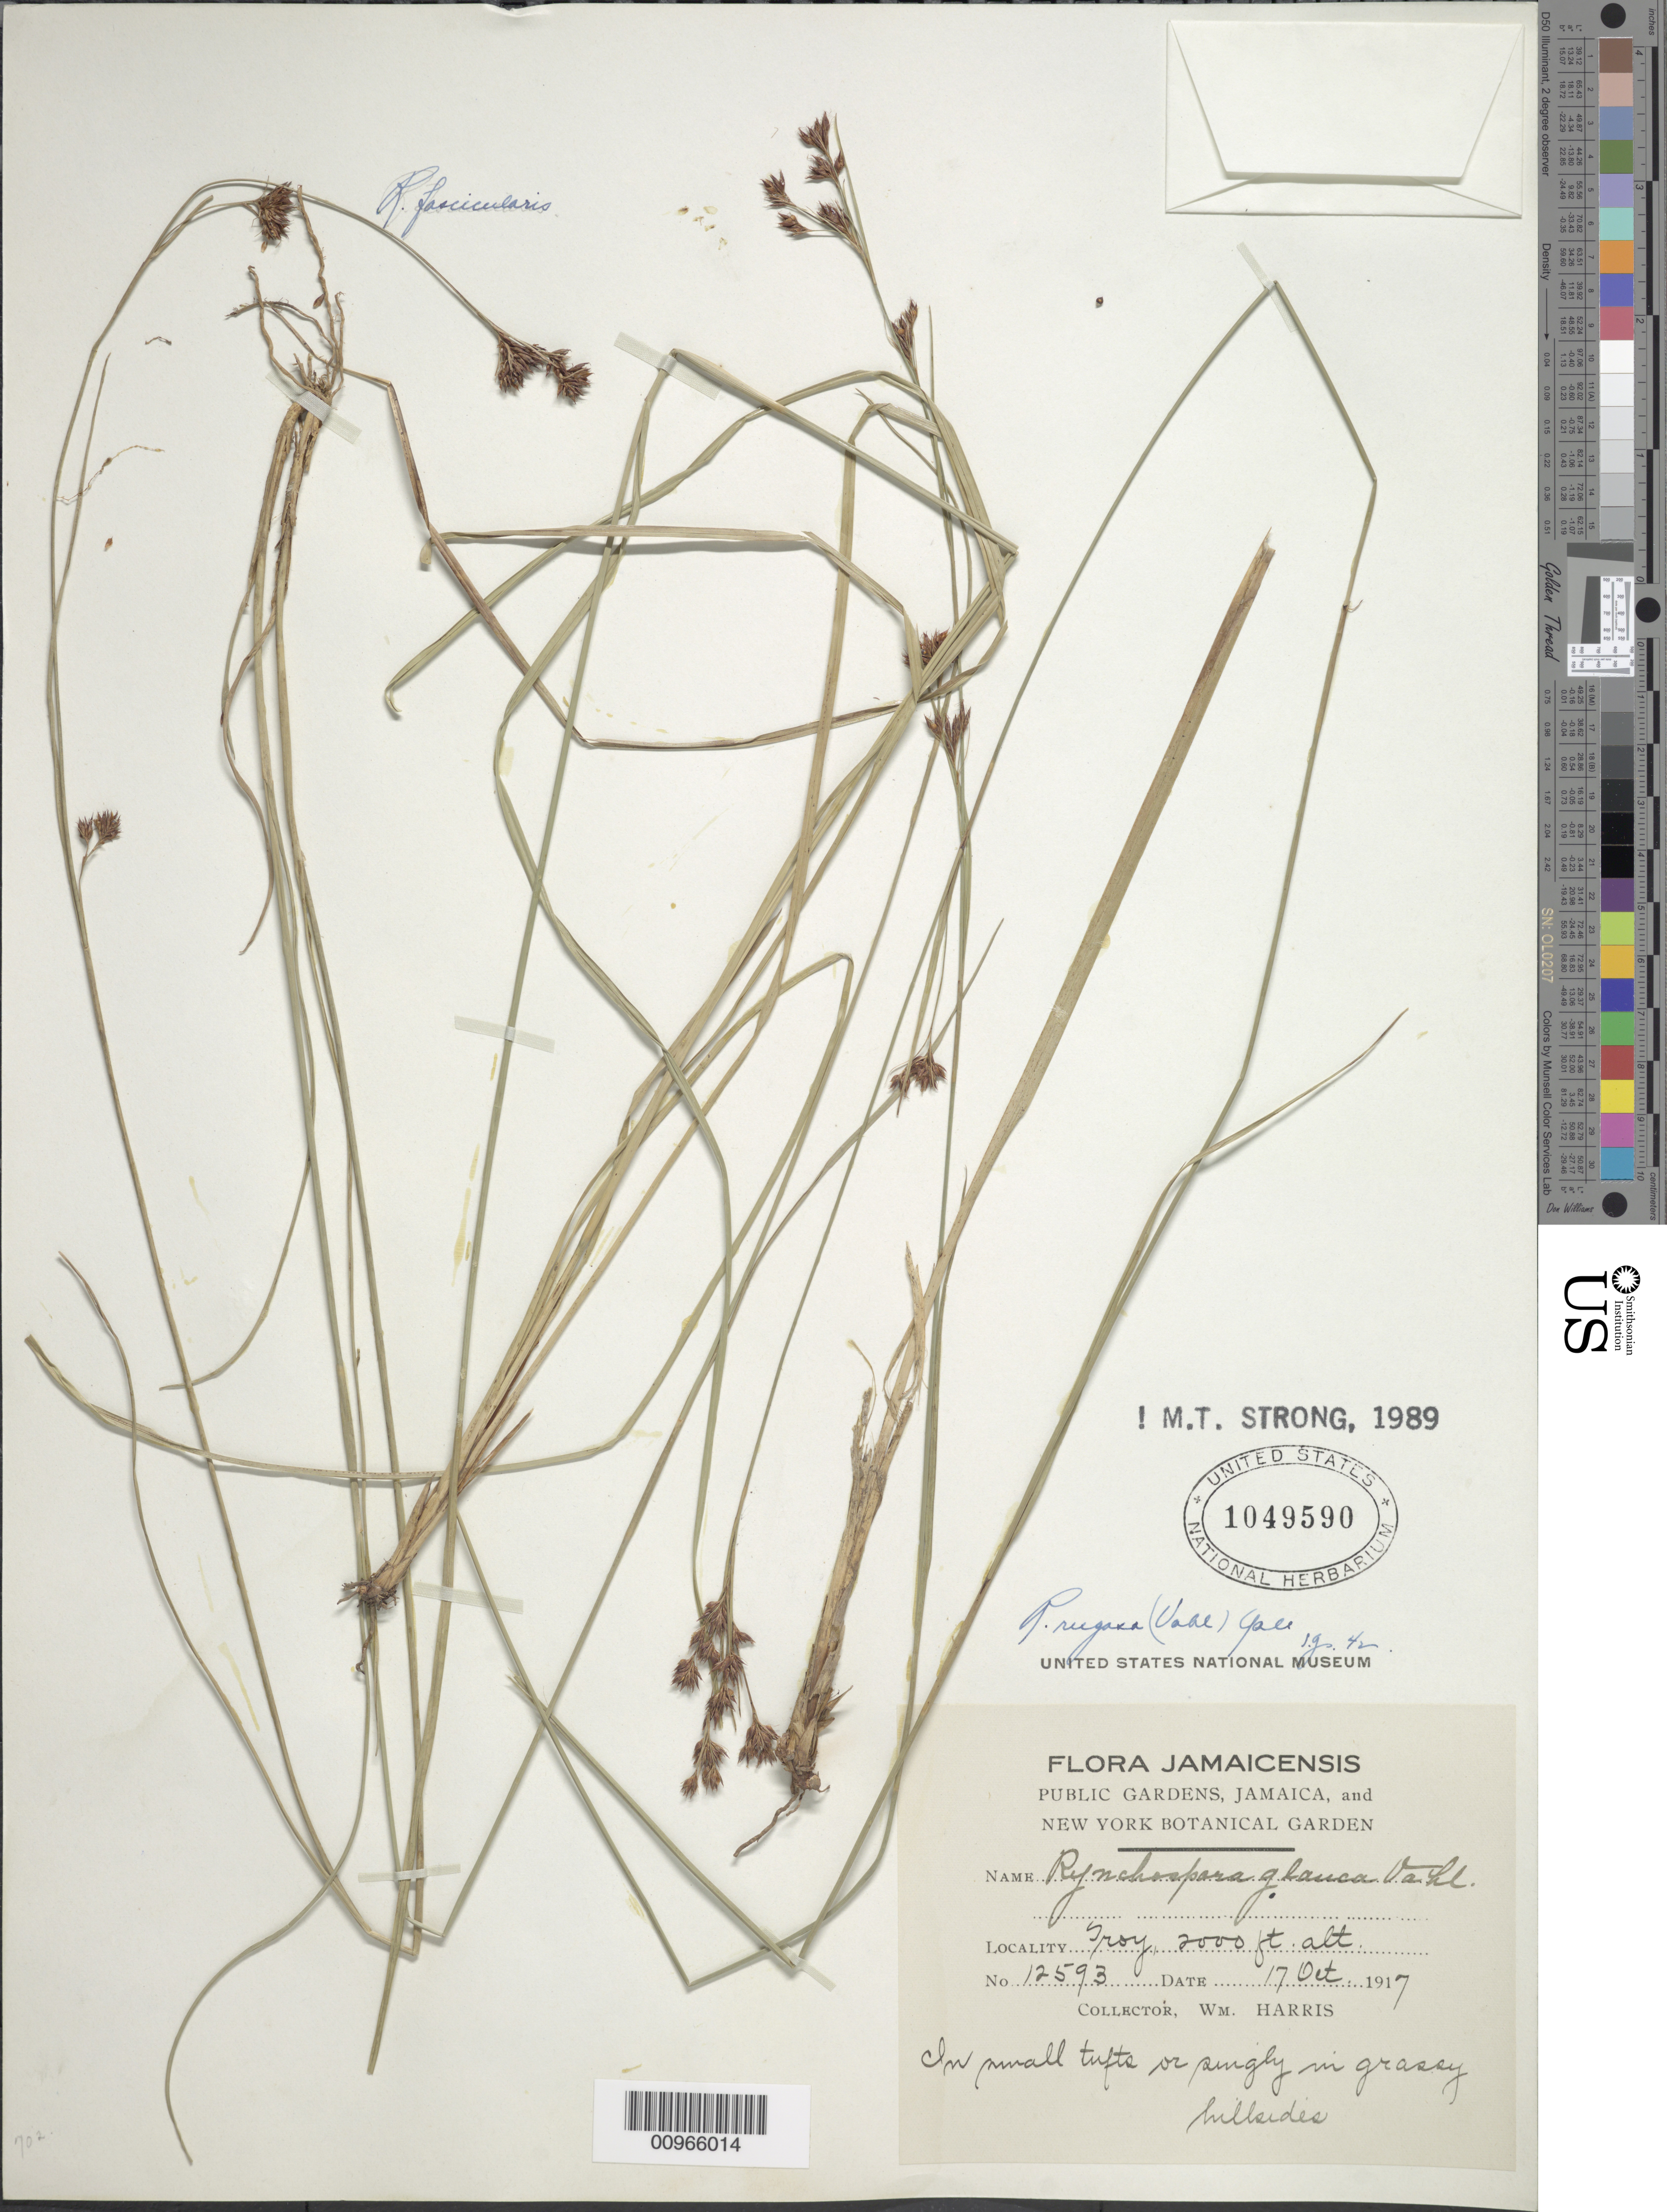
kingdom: Plantae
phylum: Tracheophyta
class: Liliopsida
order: Poales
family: Cyperaceae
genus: Rhynchospora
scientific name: Rhynchospora rugosa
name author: (Vahl) Gale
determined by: Strong, M. T., (US), Smithsonian Institution - National Museum of Natural History (UNITED STATES)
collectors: W. H. Harris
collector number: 12593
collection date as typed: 17 Oct 1917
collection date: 1917-10-17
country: Jamaica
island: Jamaica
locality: Troy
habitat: In grassy hillsides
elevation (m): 610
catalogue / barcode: US 1049590